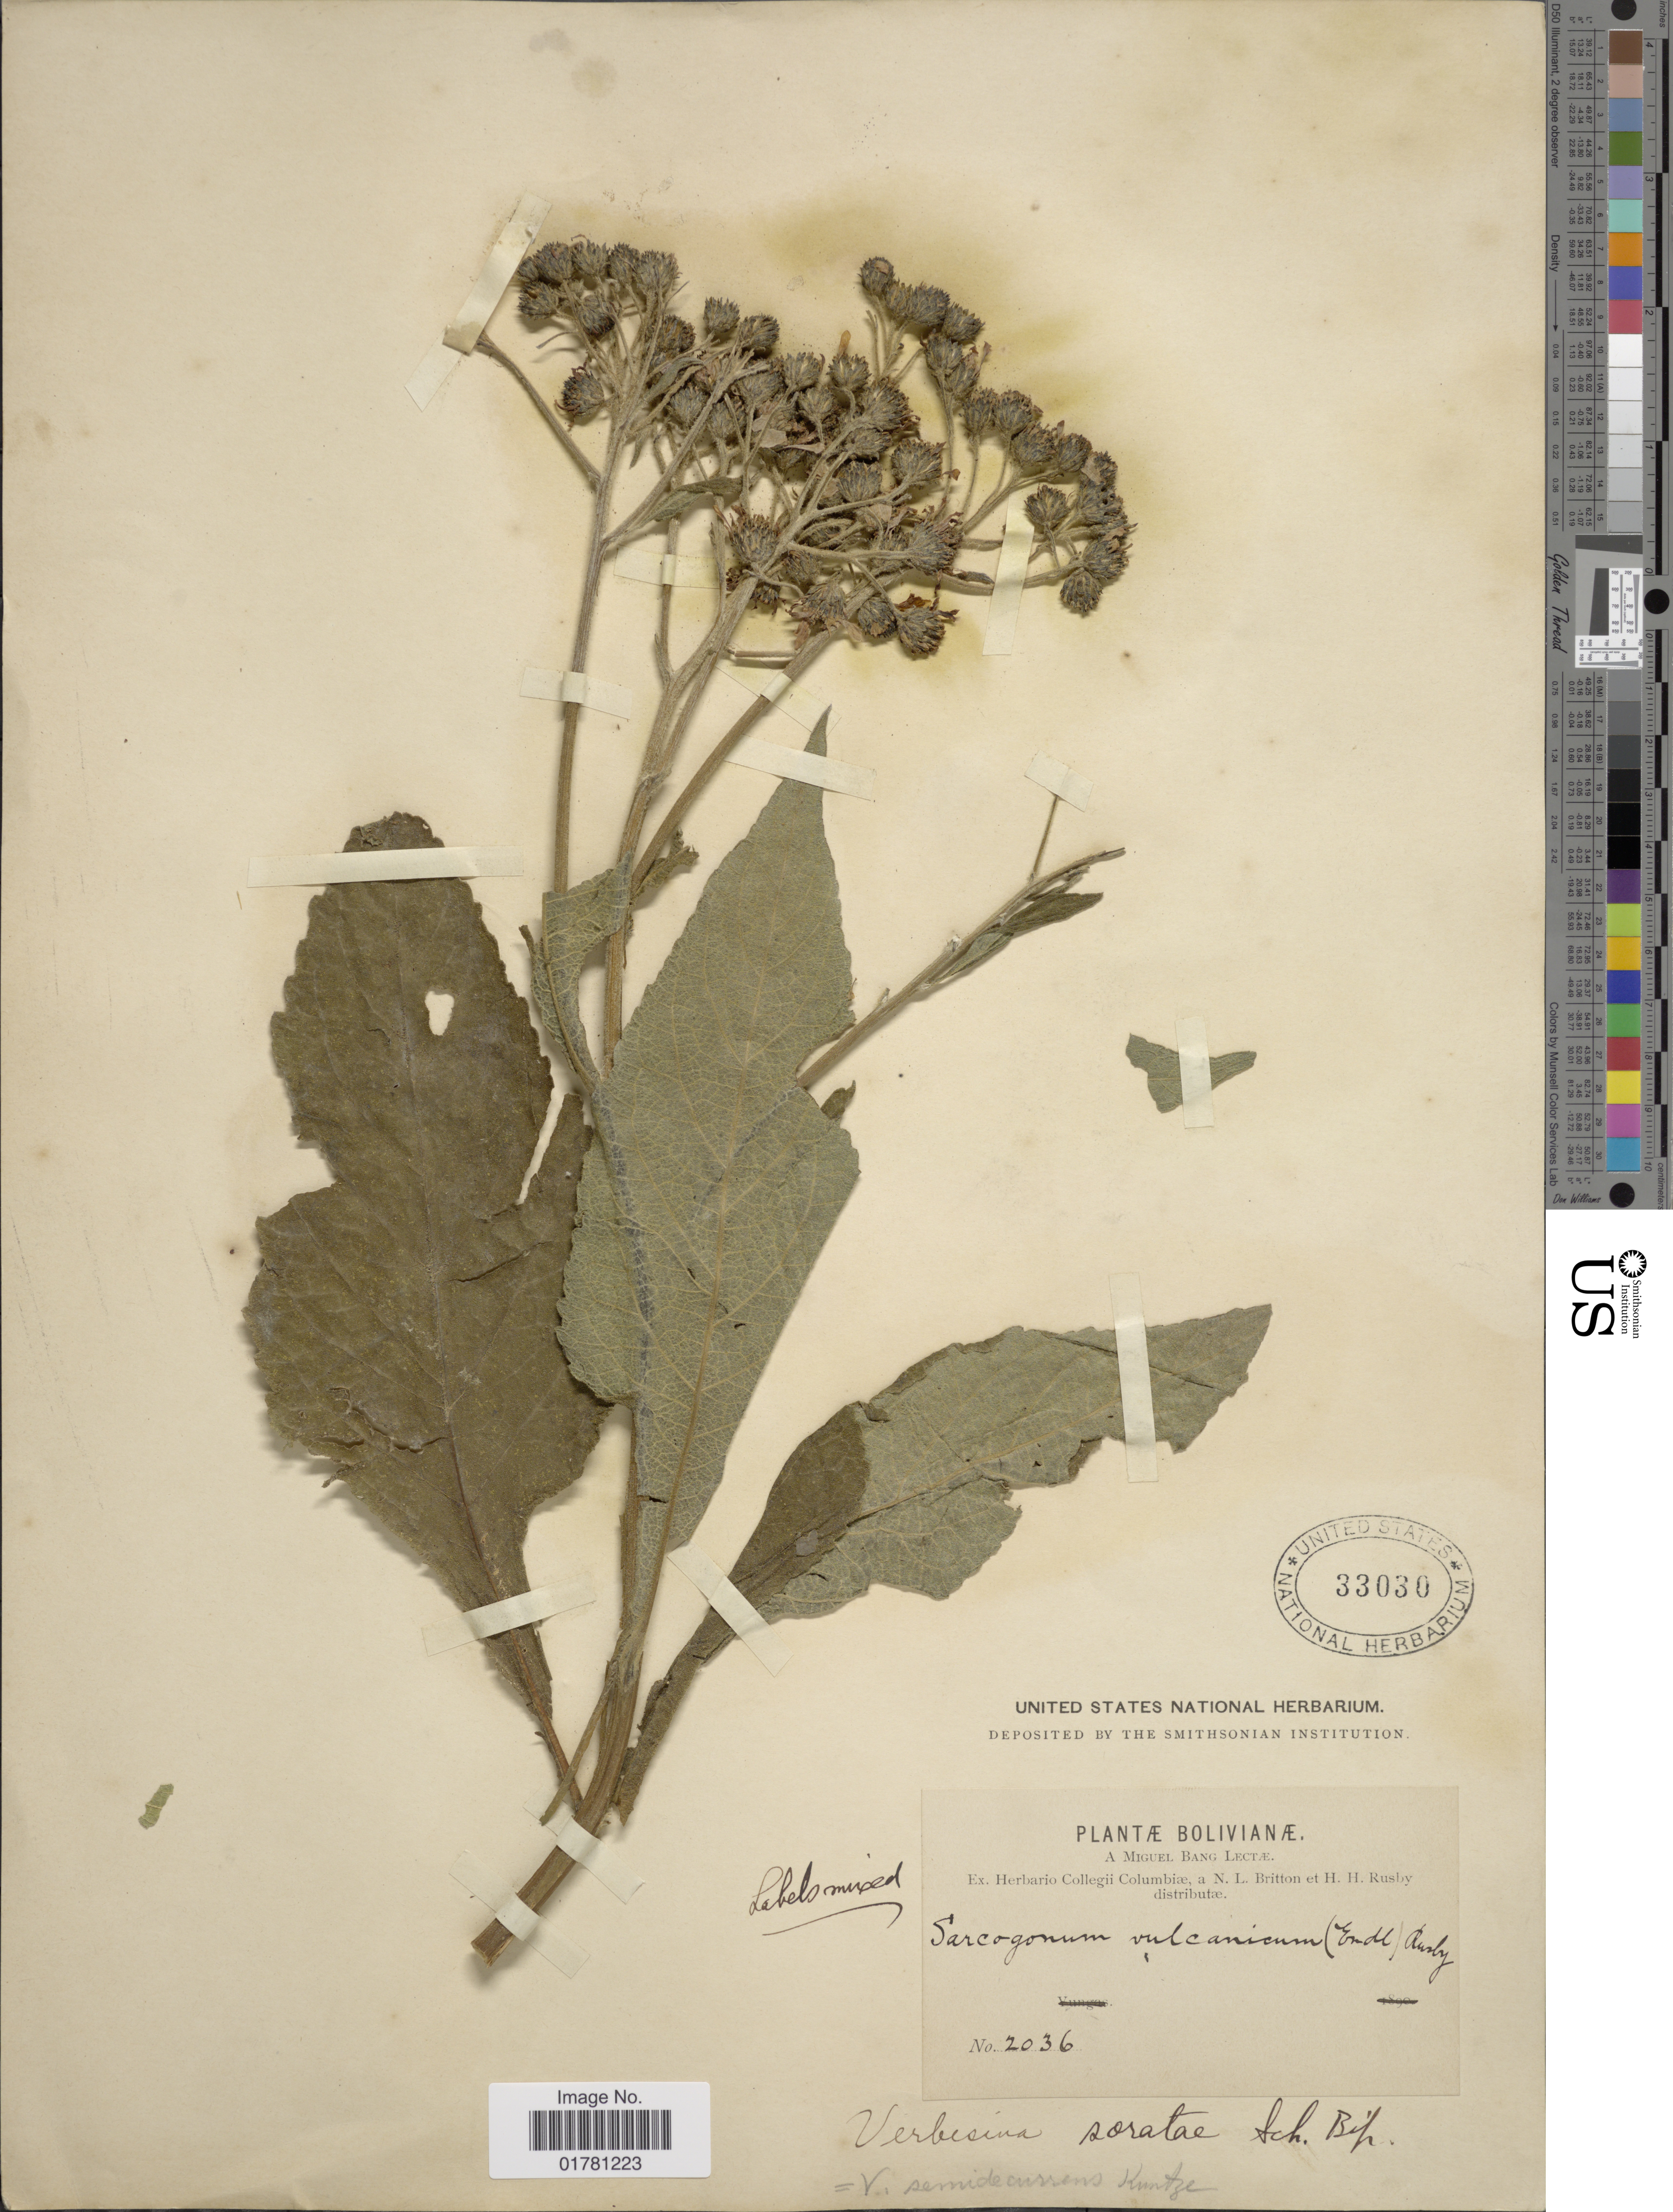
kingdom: Plantae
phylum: Tracheophyta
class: Magnoliopsida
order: Asterales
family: Asteraceae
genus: Verbesina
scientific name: Verbesina semidecurrens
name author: Kuntze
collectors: M. Bang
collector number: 2036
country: Bolivia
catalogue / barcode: US 33030